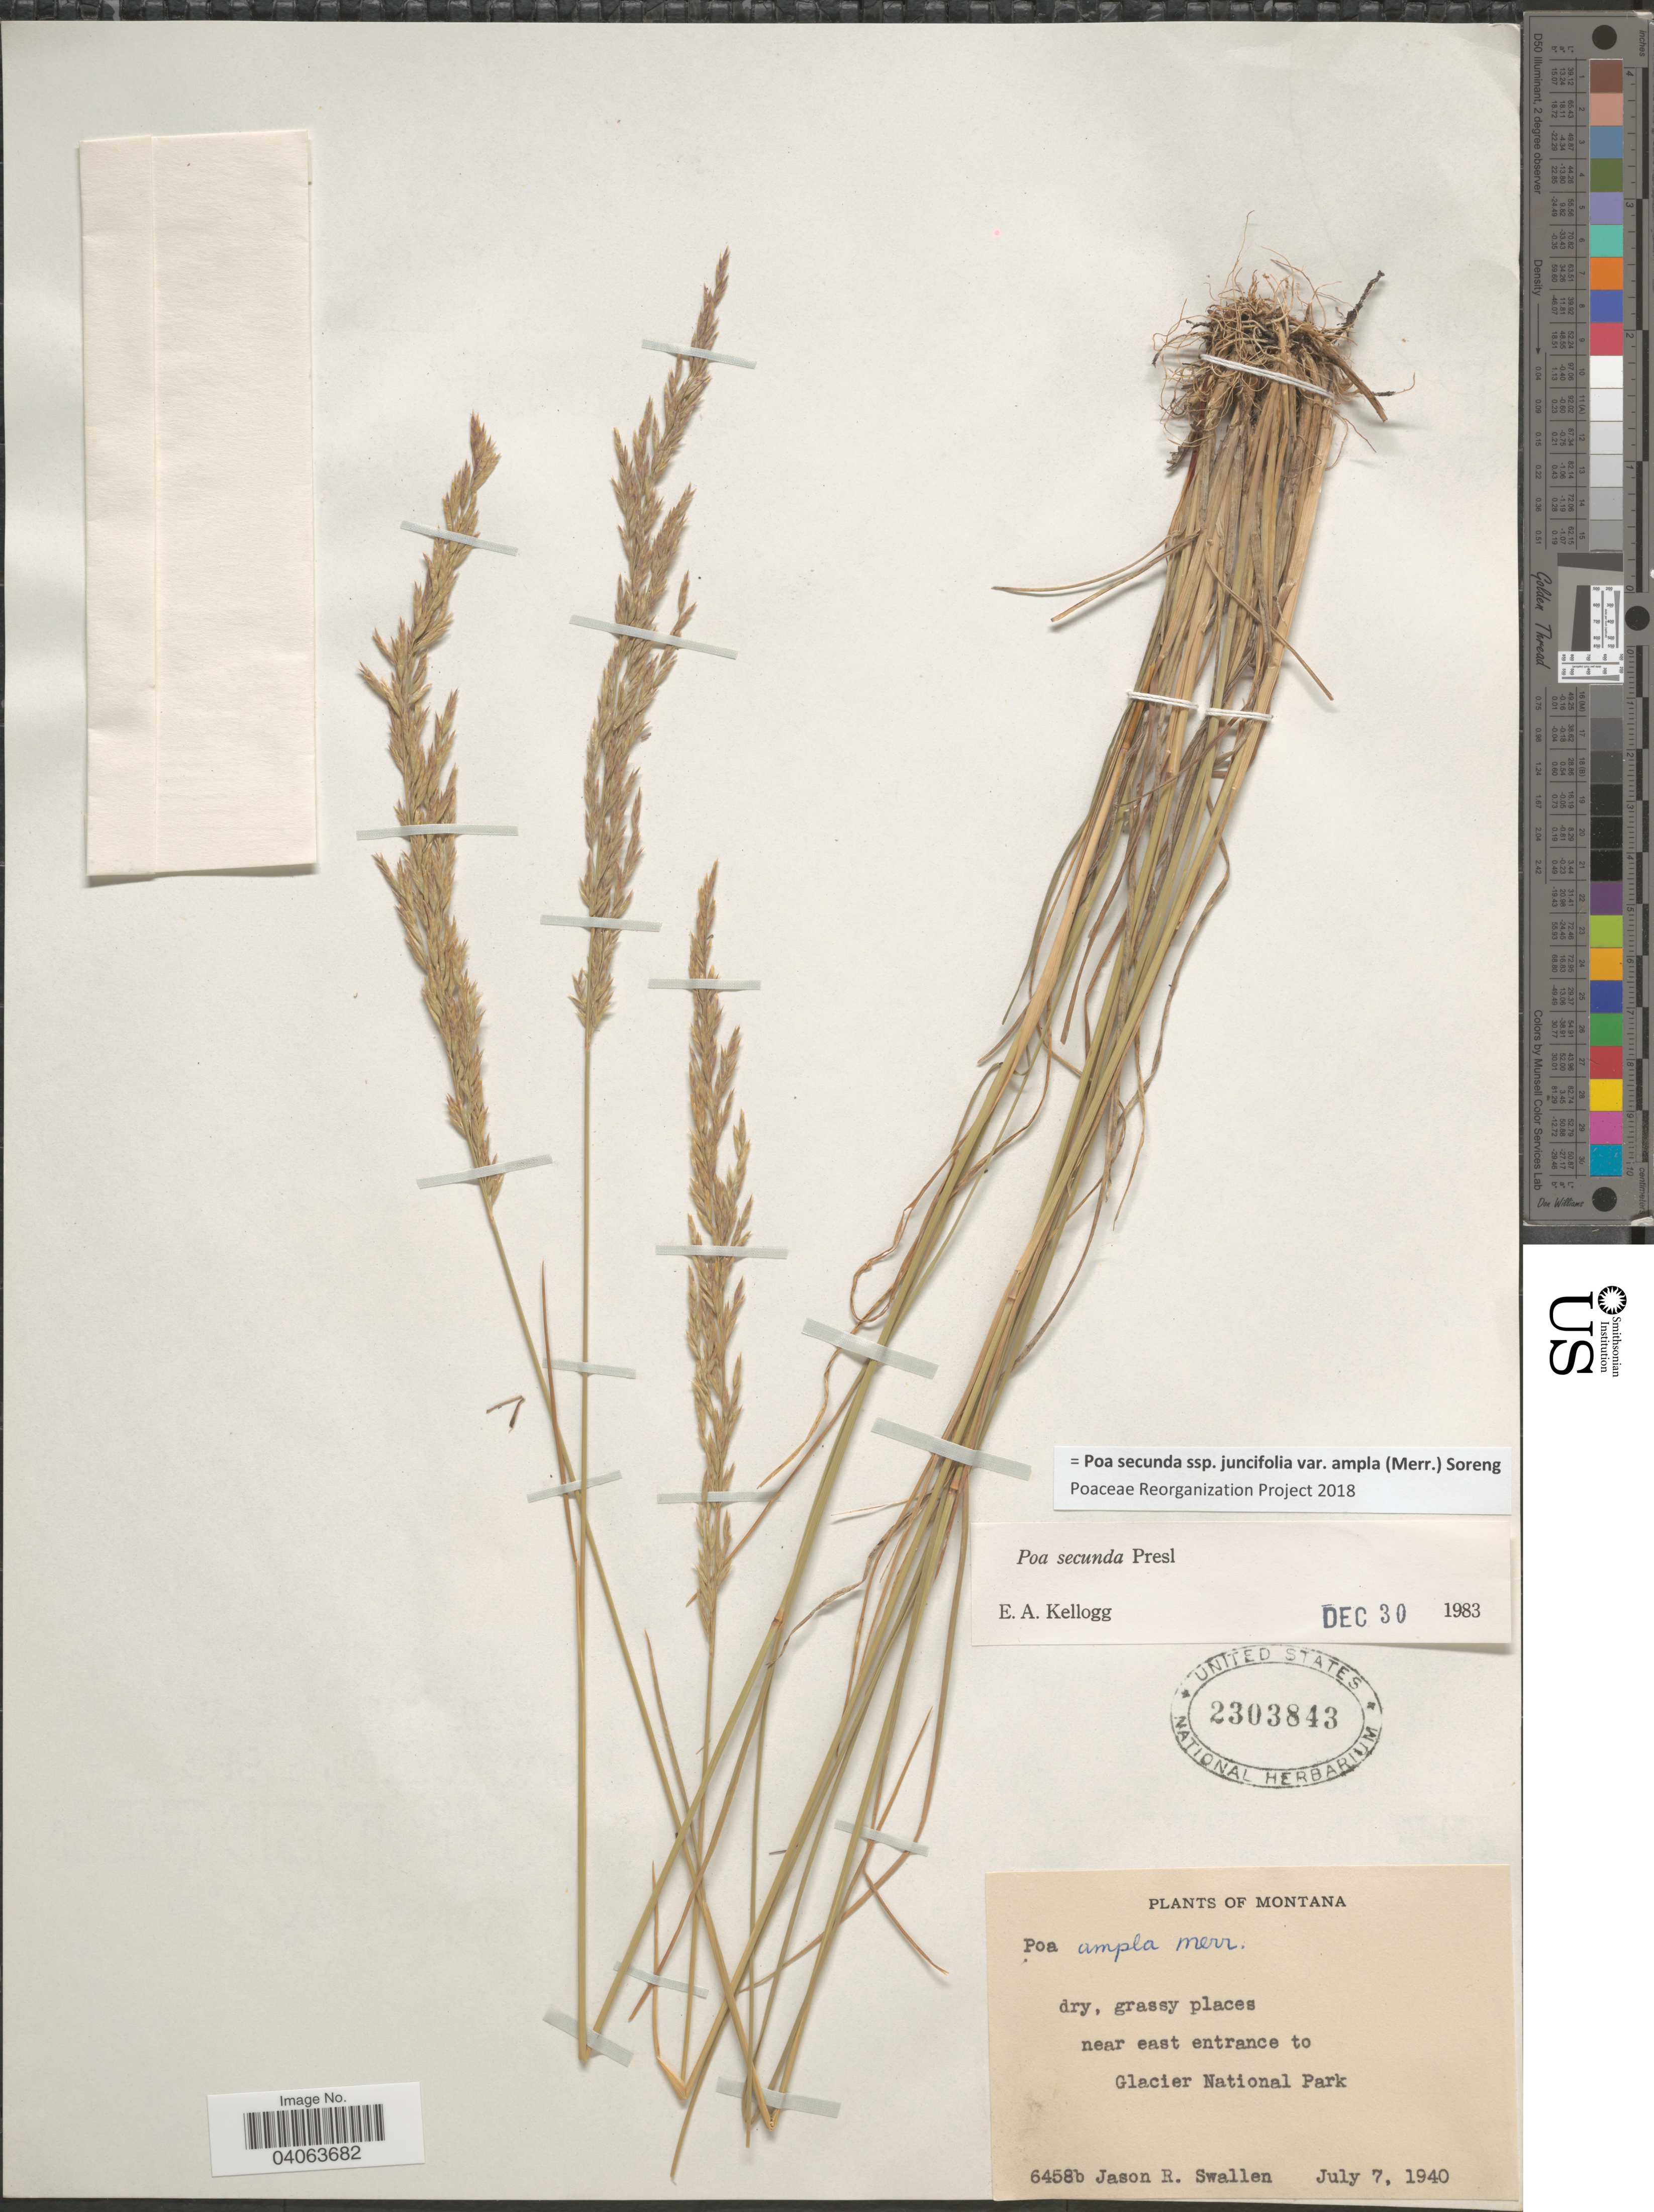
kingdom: Plantae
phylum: Tracheophyta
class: Liliopsida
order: Poales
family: Poaceae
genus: Poa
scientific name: Poa secunda subsp. juncifolia var. ampla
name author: (Merr.) Soreng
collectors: J. R. Swallen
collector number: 6458b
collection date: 1940-07-07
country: United States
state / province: Montana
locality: Near east entrance to Glacier National Park.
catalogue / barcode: US 2303843